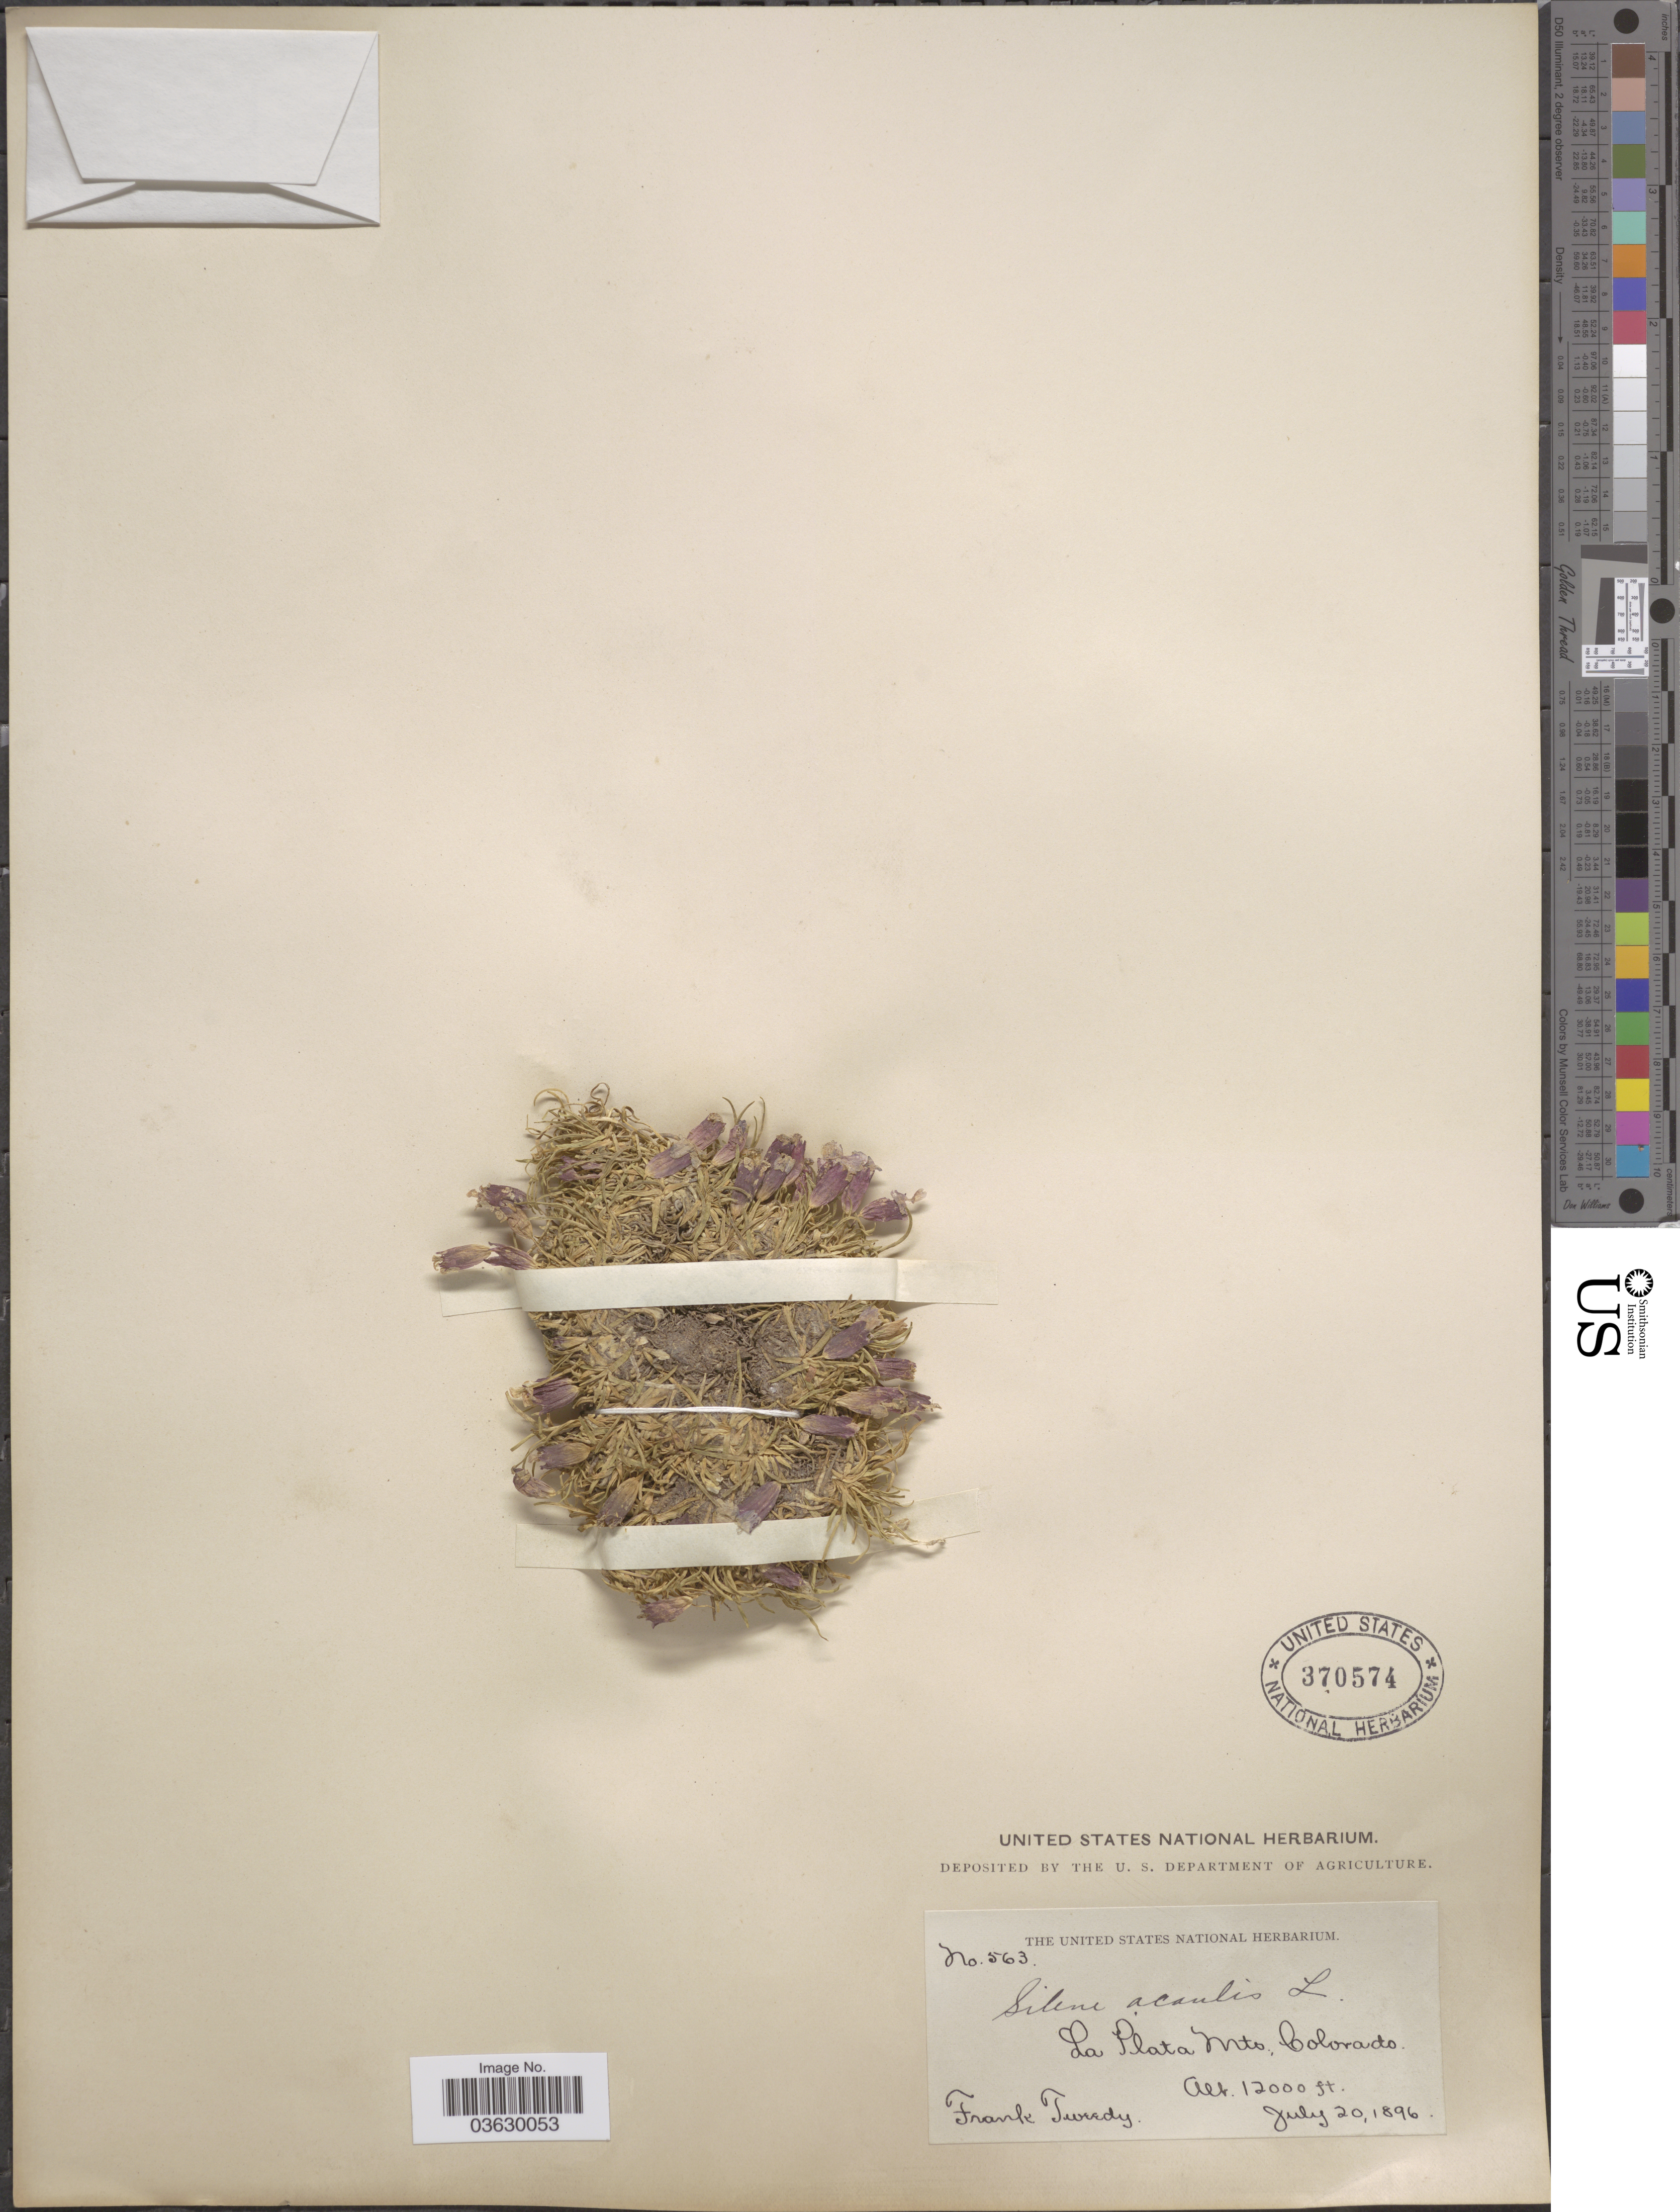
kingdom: Plantae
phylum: Tracheophyta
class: Magnoliopsida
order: Caryophyllales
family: Caryophyllaceae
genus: Silene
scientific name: Silene acaulis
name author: (L.) Jacq.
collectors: F. Tweedy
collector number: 563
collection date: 1896-07-20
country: United States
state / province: Colorado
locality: La Plata Mts.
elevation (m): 3658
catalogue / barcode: US 370574